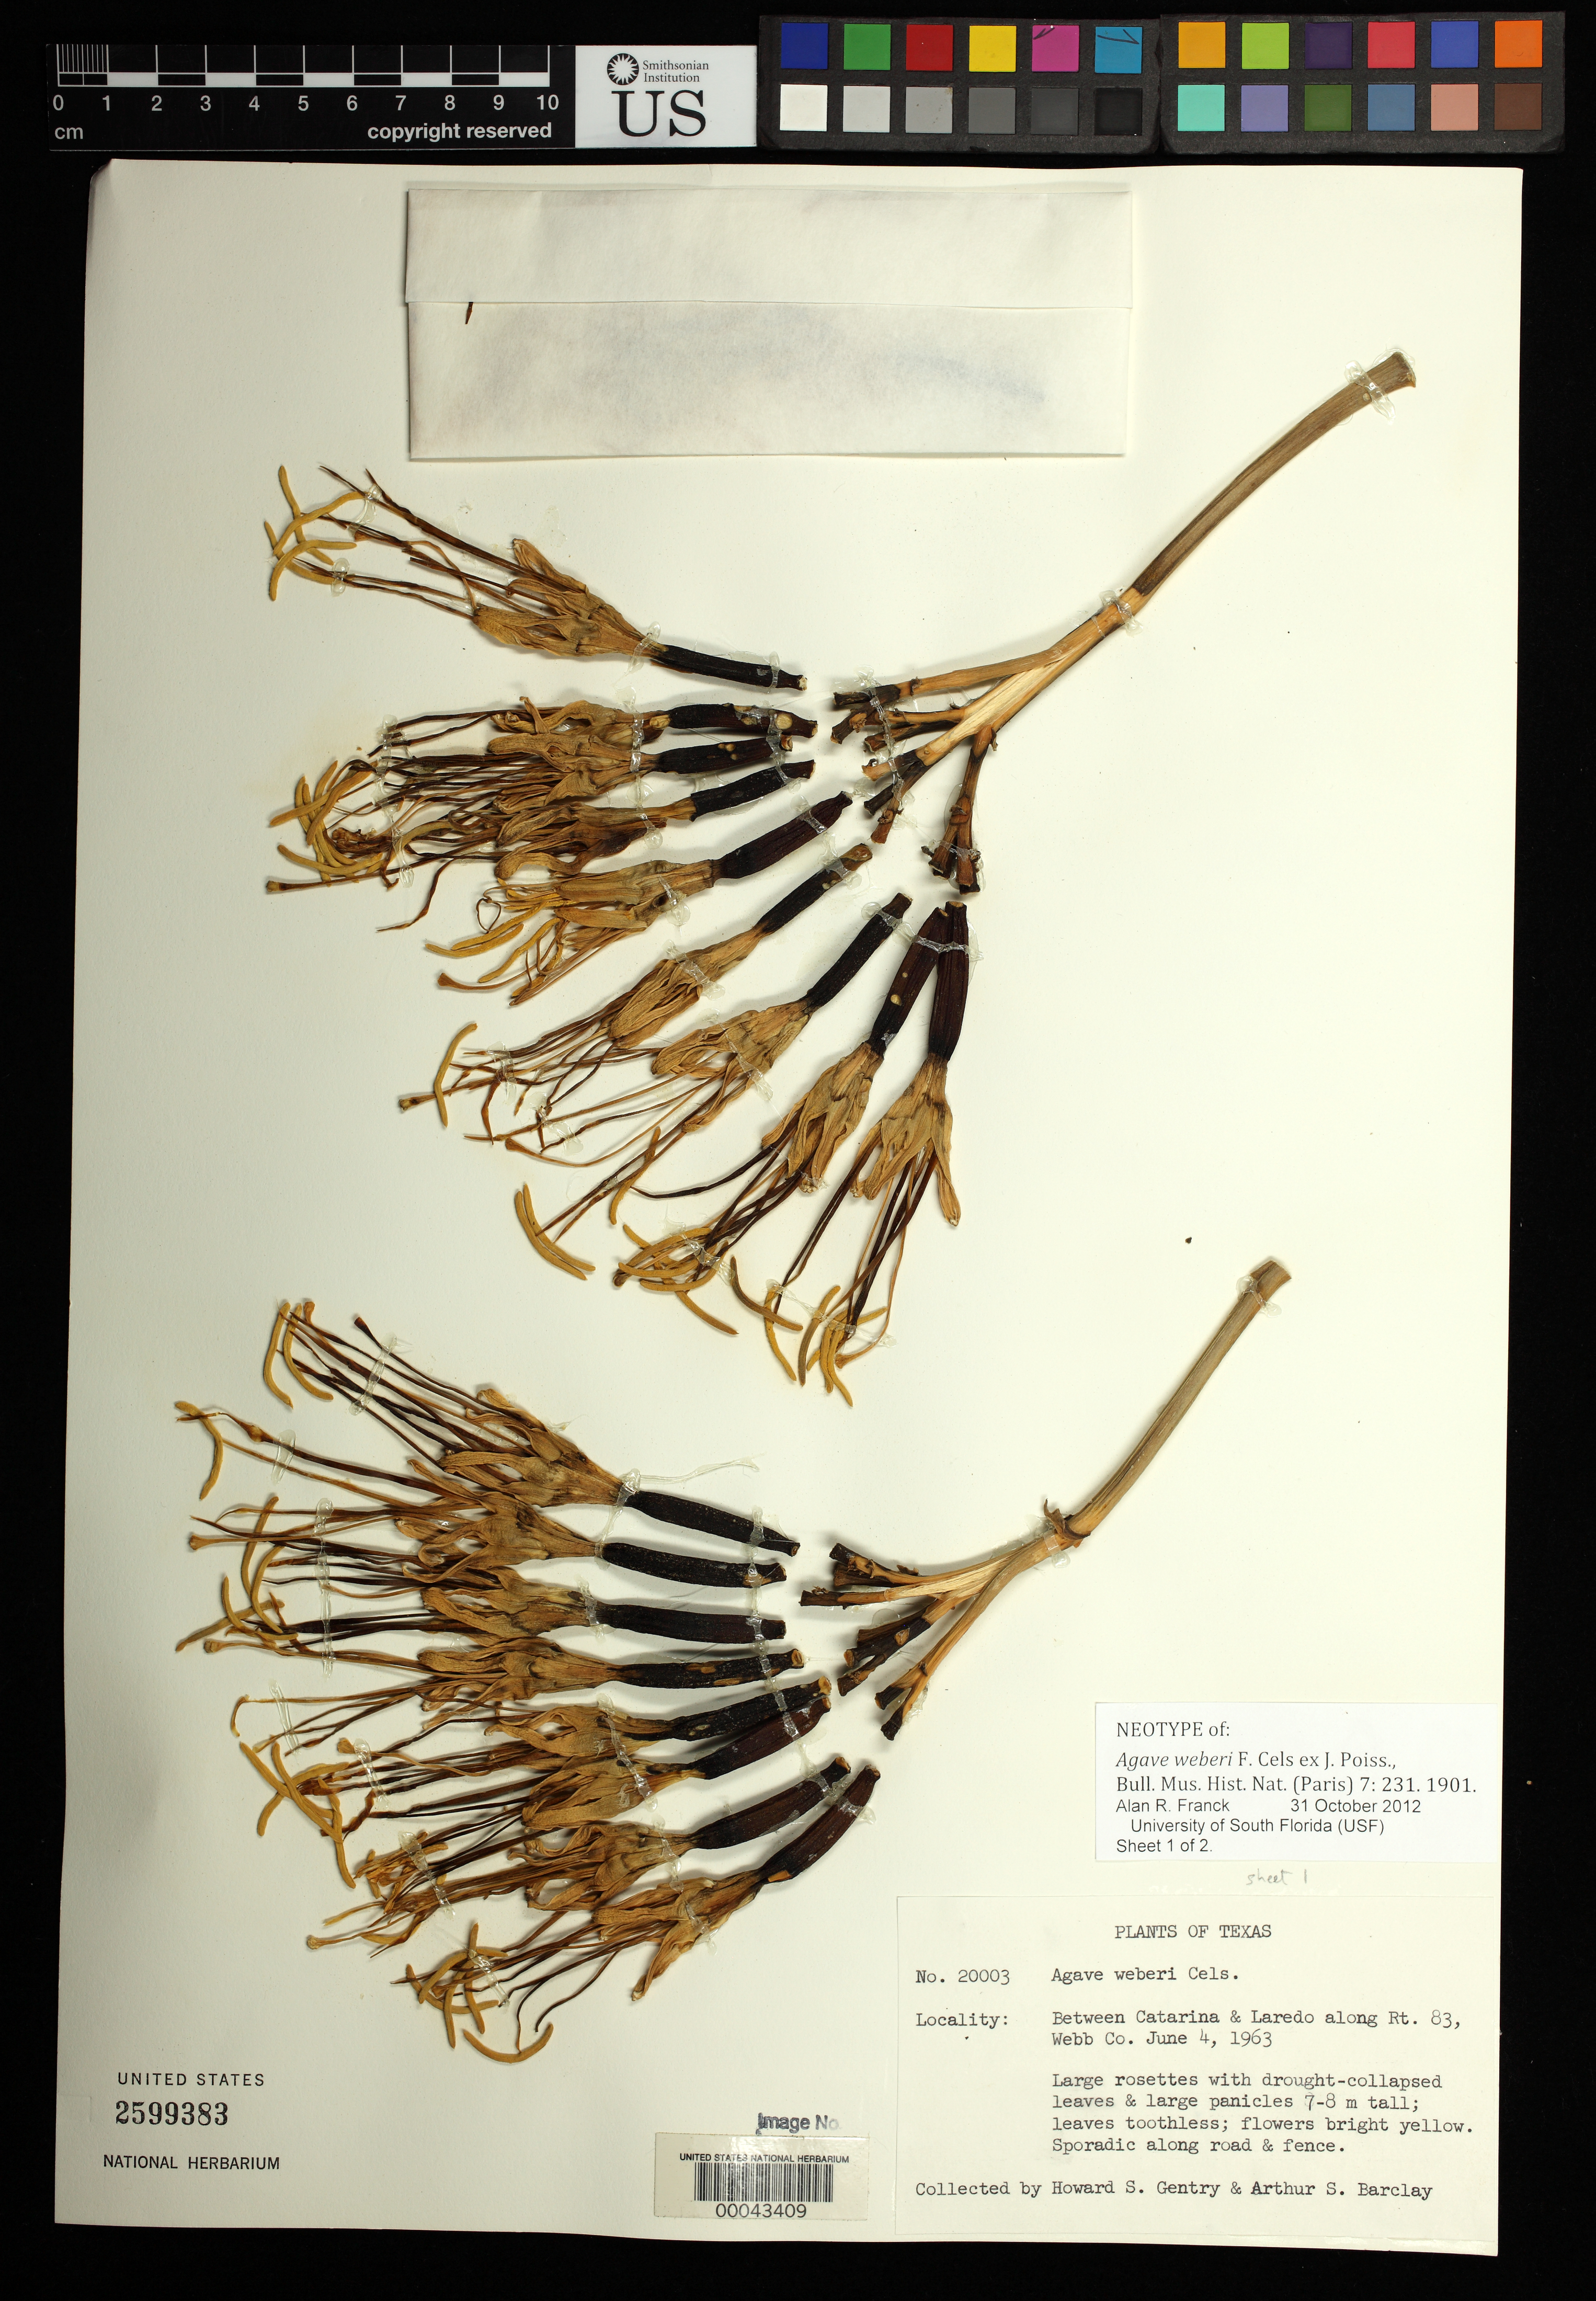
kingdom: Plantae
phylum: Tracheophyta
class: Liliopsida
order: Asparagales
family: Asparagaceae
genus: Agave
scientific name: Agave weberi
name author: F. Cels ex Poisson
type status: Neotype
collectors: H. S. Gentry & A. S. Barclay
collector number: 20003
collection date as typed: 04 Jun 1963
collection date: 1963-06-04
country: United States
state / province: Texas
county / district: Webb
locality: Between Catarina & Laredo along Rt. 83, Webb Co.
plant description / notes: Neotypified without comment; collectors cited as "Gentry, Barclay & Arguelles".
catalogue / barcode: US 2599383